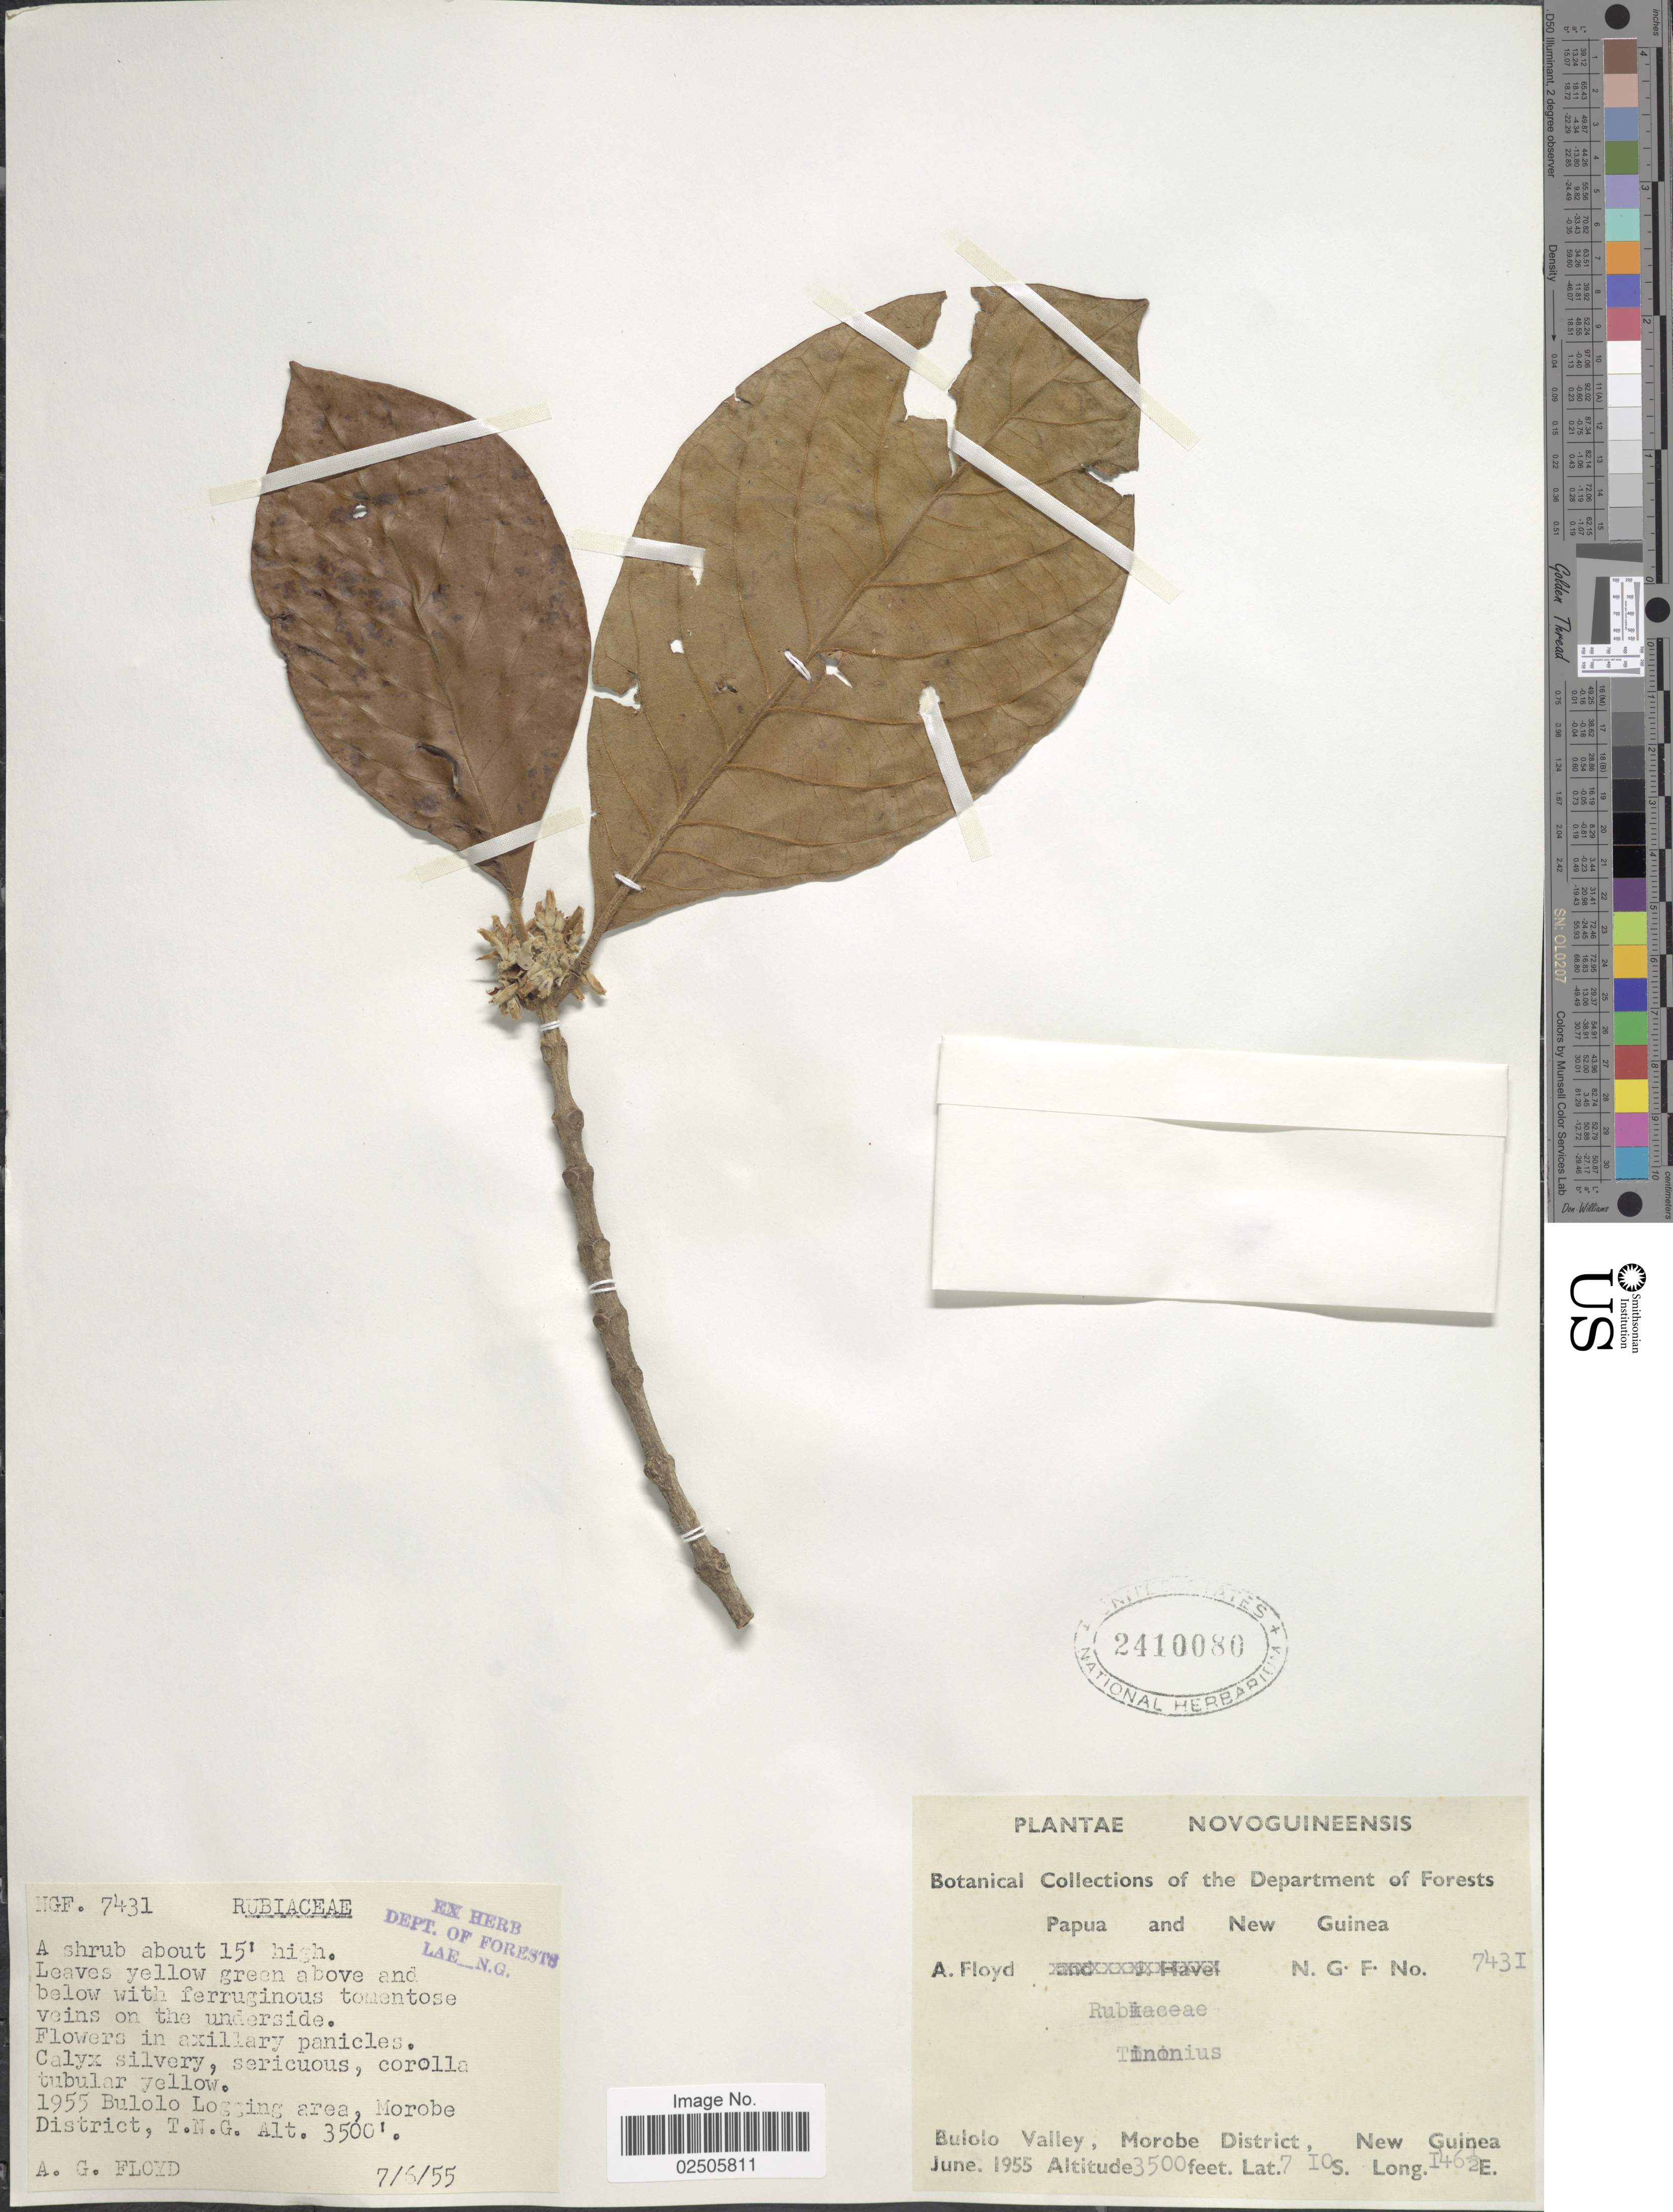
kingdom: Plantae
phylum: Tracheophyta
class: Magnoliopsida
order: Gentianales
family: Rubiaceae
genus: Timonius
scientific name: Timonius sp.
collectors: A. Floyd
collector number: NGF7431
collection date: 1955-06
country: Papua New Guinea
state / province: Morobe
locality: NovoGuineensis, Papua and New Guinea, Bulolo Valley, Morobe District, New Guinea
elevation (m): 1067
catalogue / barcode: US 2410080